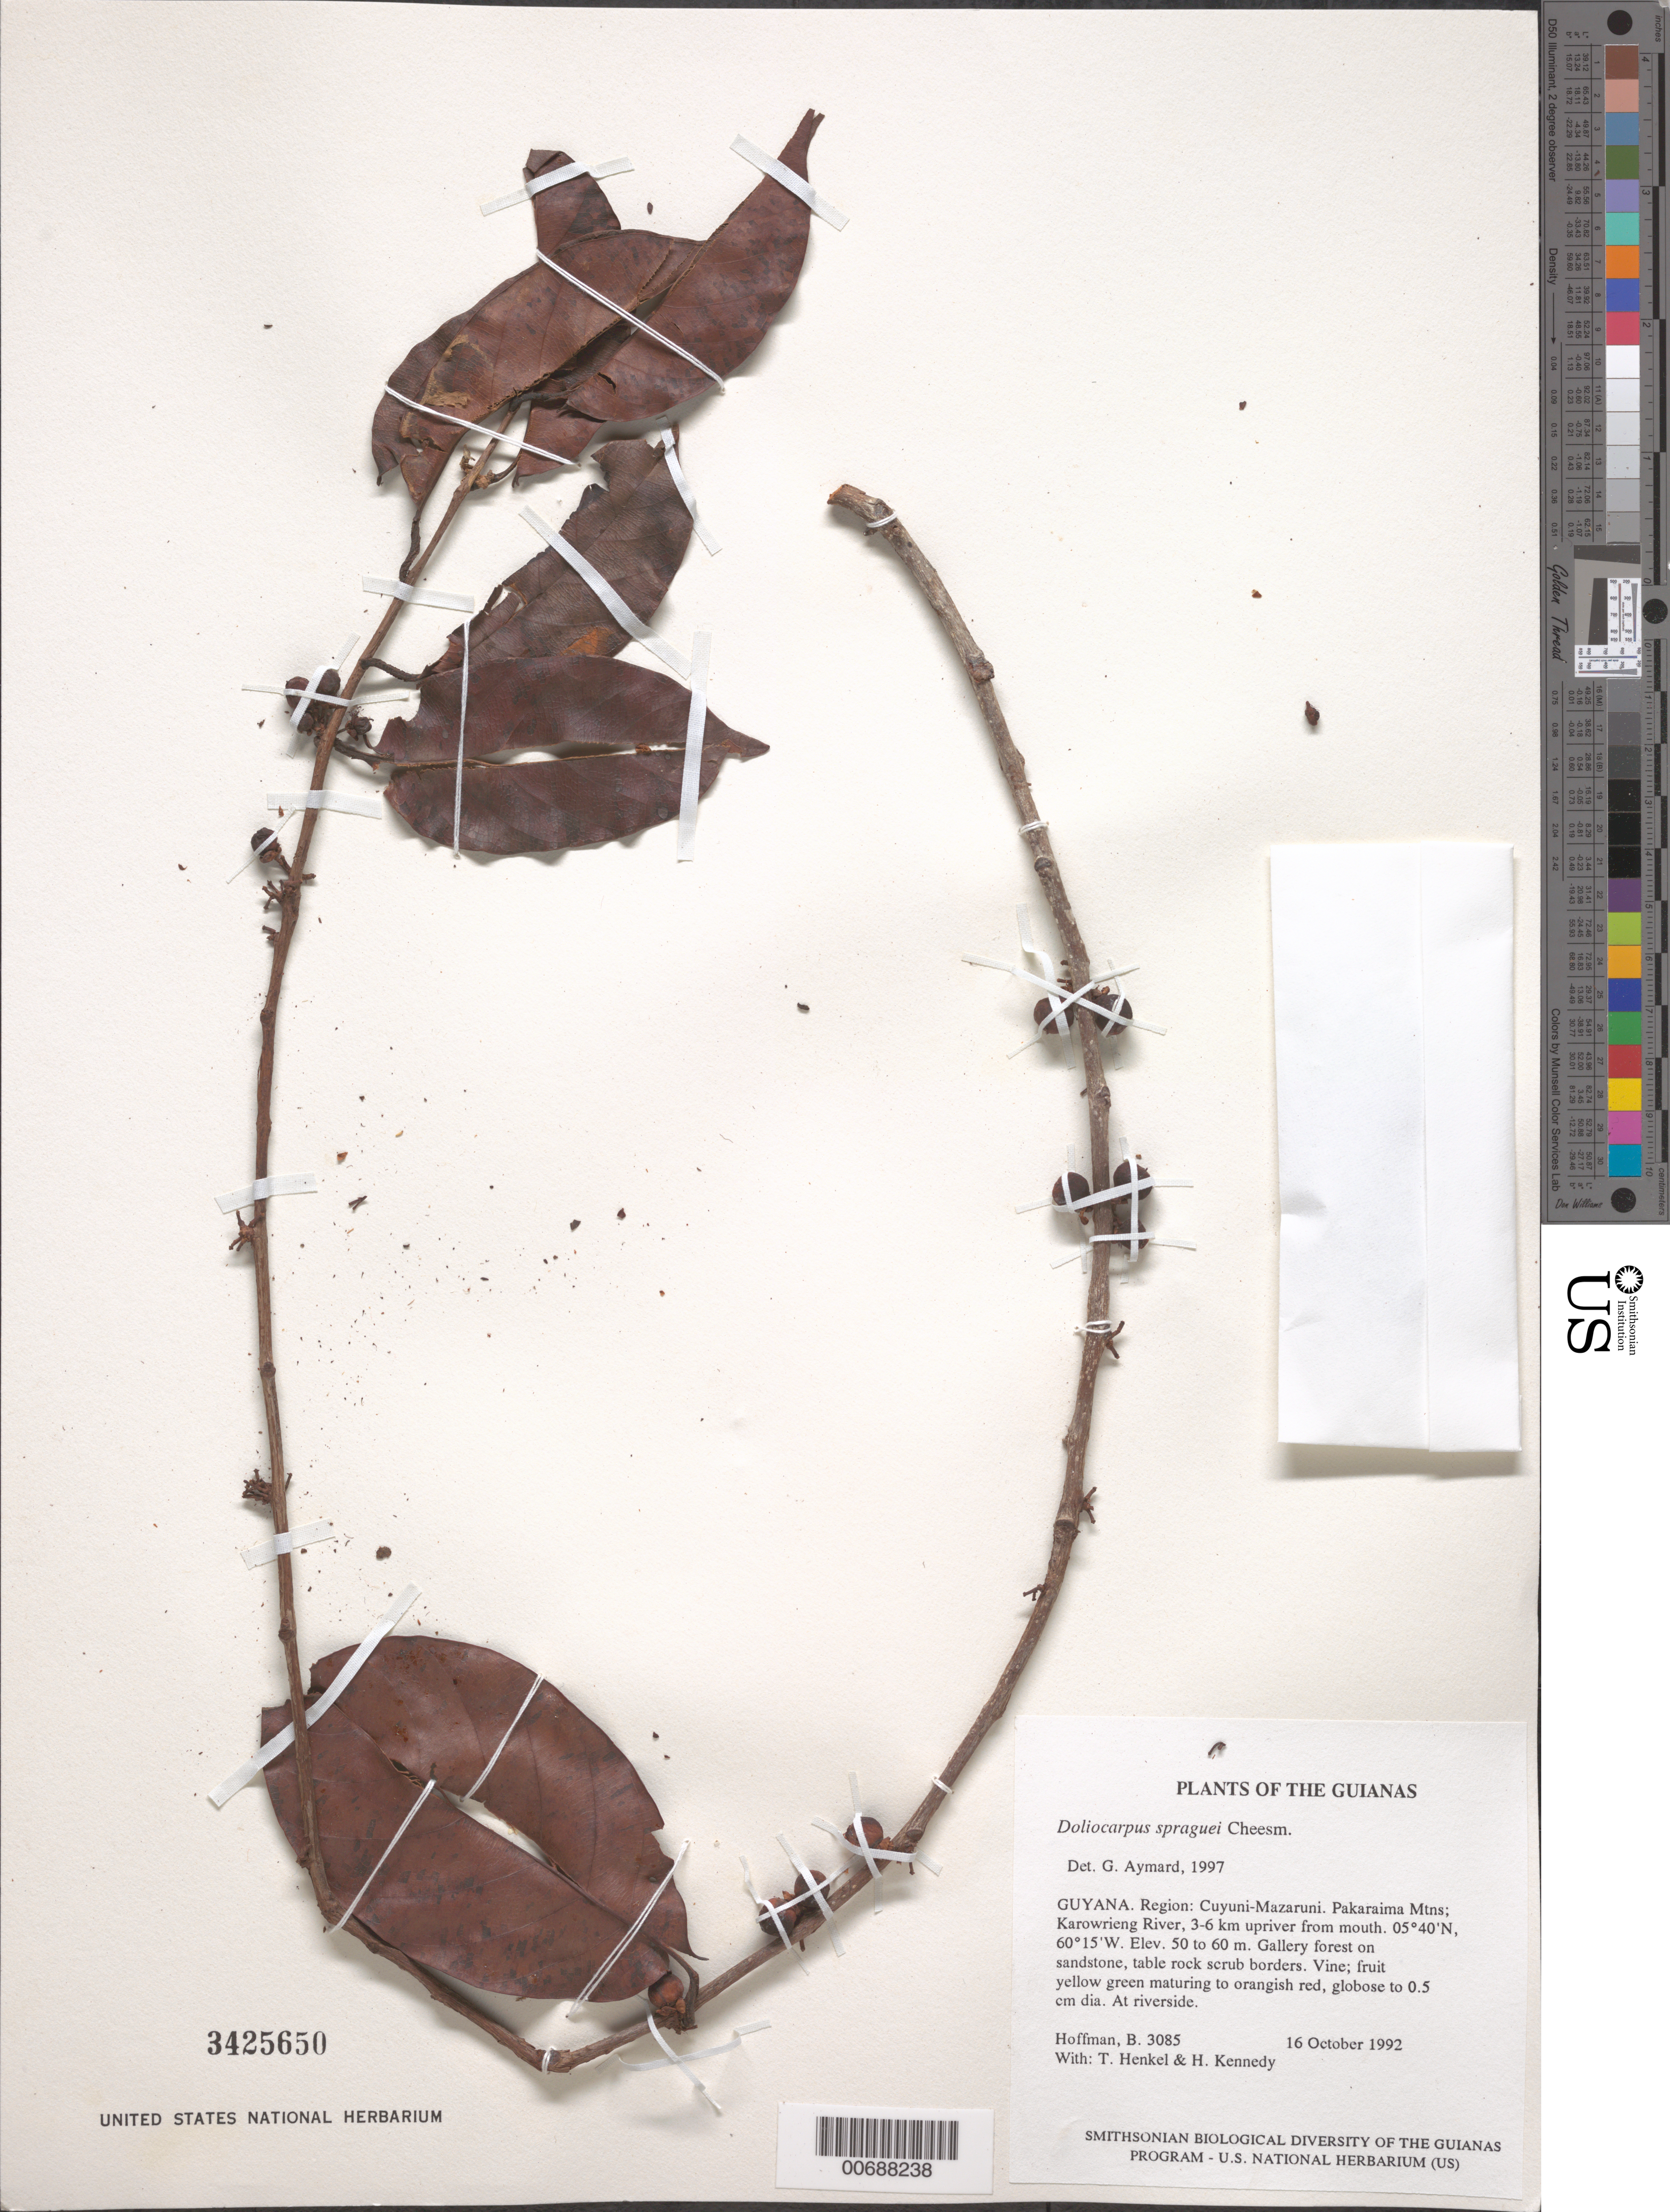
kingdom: Plantae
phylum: Tracheophyta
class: Magnoliopsida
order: Dilleniales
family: Dilleniaceae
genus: Doliocarpus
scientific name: Doliocarpus spraguei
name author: Cheesman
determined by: Aymard C., G. A., (PORT), Univ. Nac. Exp. de los Llanos Ezequiel Zamora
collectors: B. Hoffman, T. Henkel & H. Kennedy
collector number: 3085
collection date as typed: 16 October 1992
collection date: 1992-10-16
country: Guyana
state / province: Cuyuni-Mazaruni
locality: Pakaraima Mountains; Karowrieng River, 3-6 km upriver from mouth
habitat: Gallery forest on sandstone, table rock scrub borders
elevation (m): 50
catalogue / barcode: US 3425650